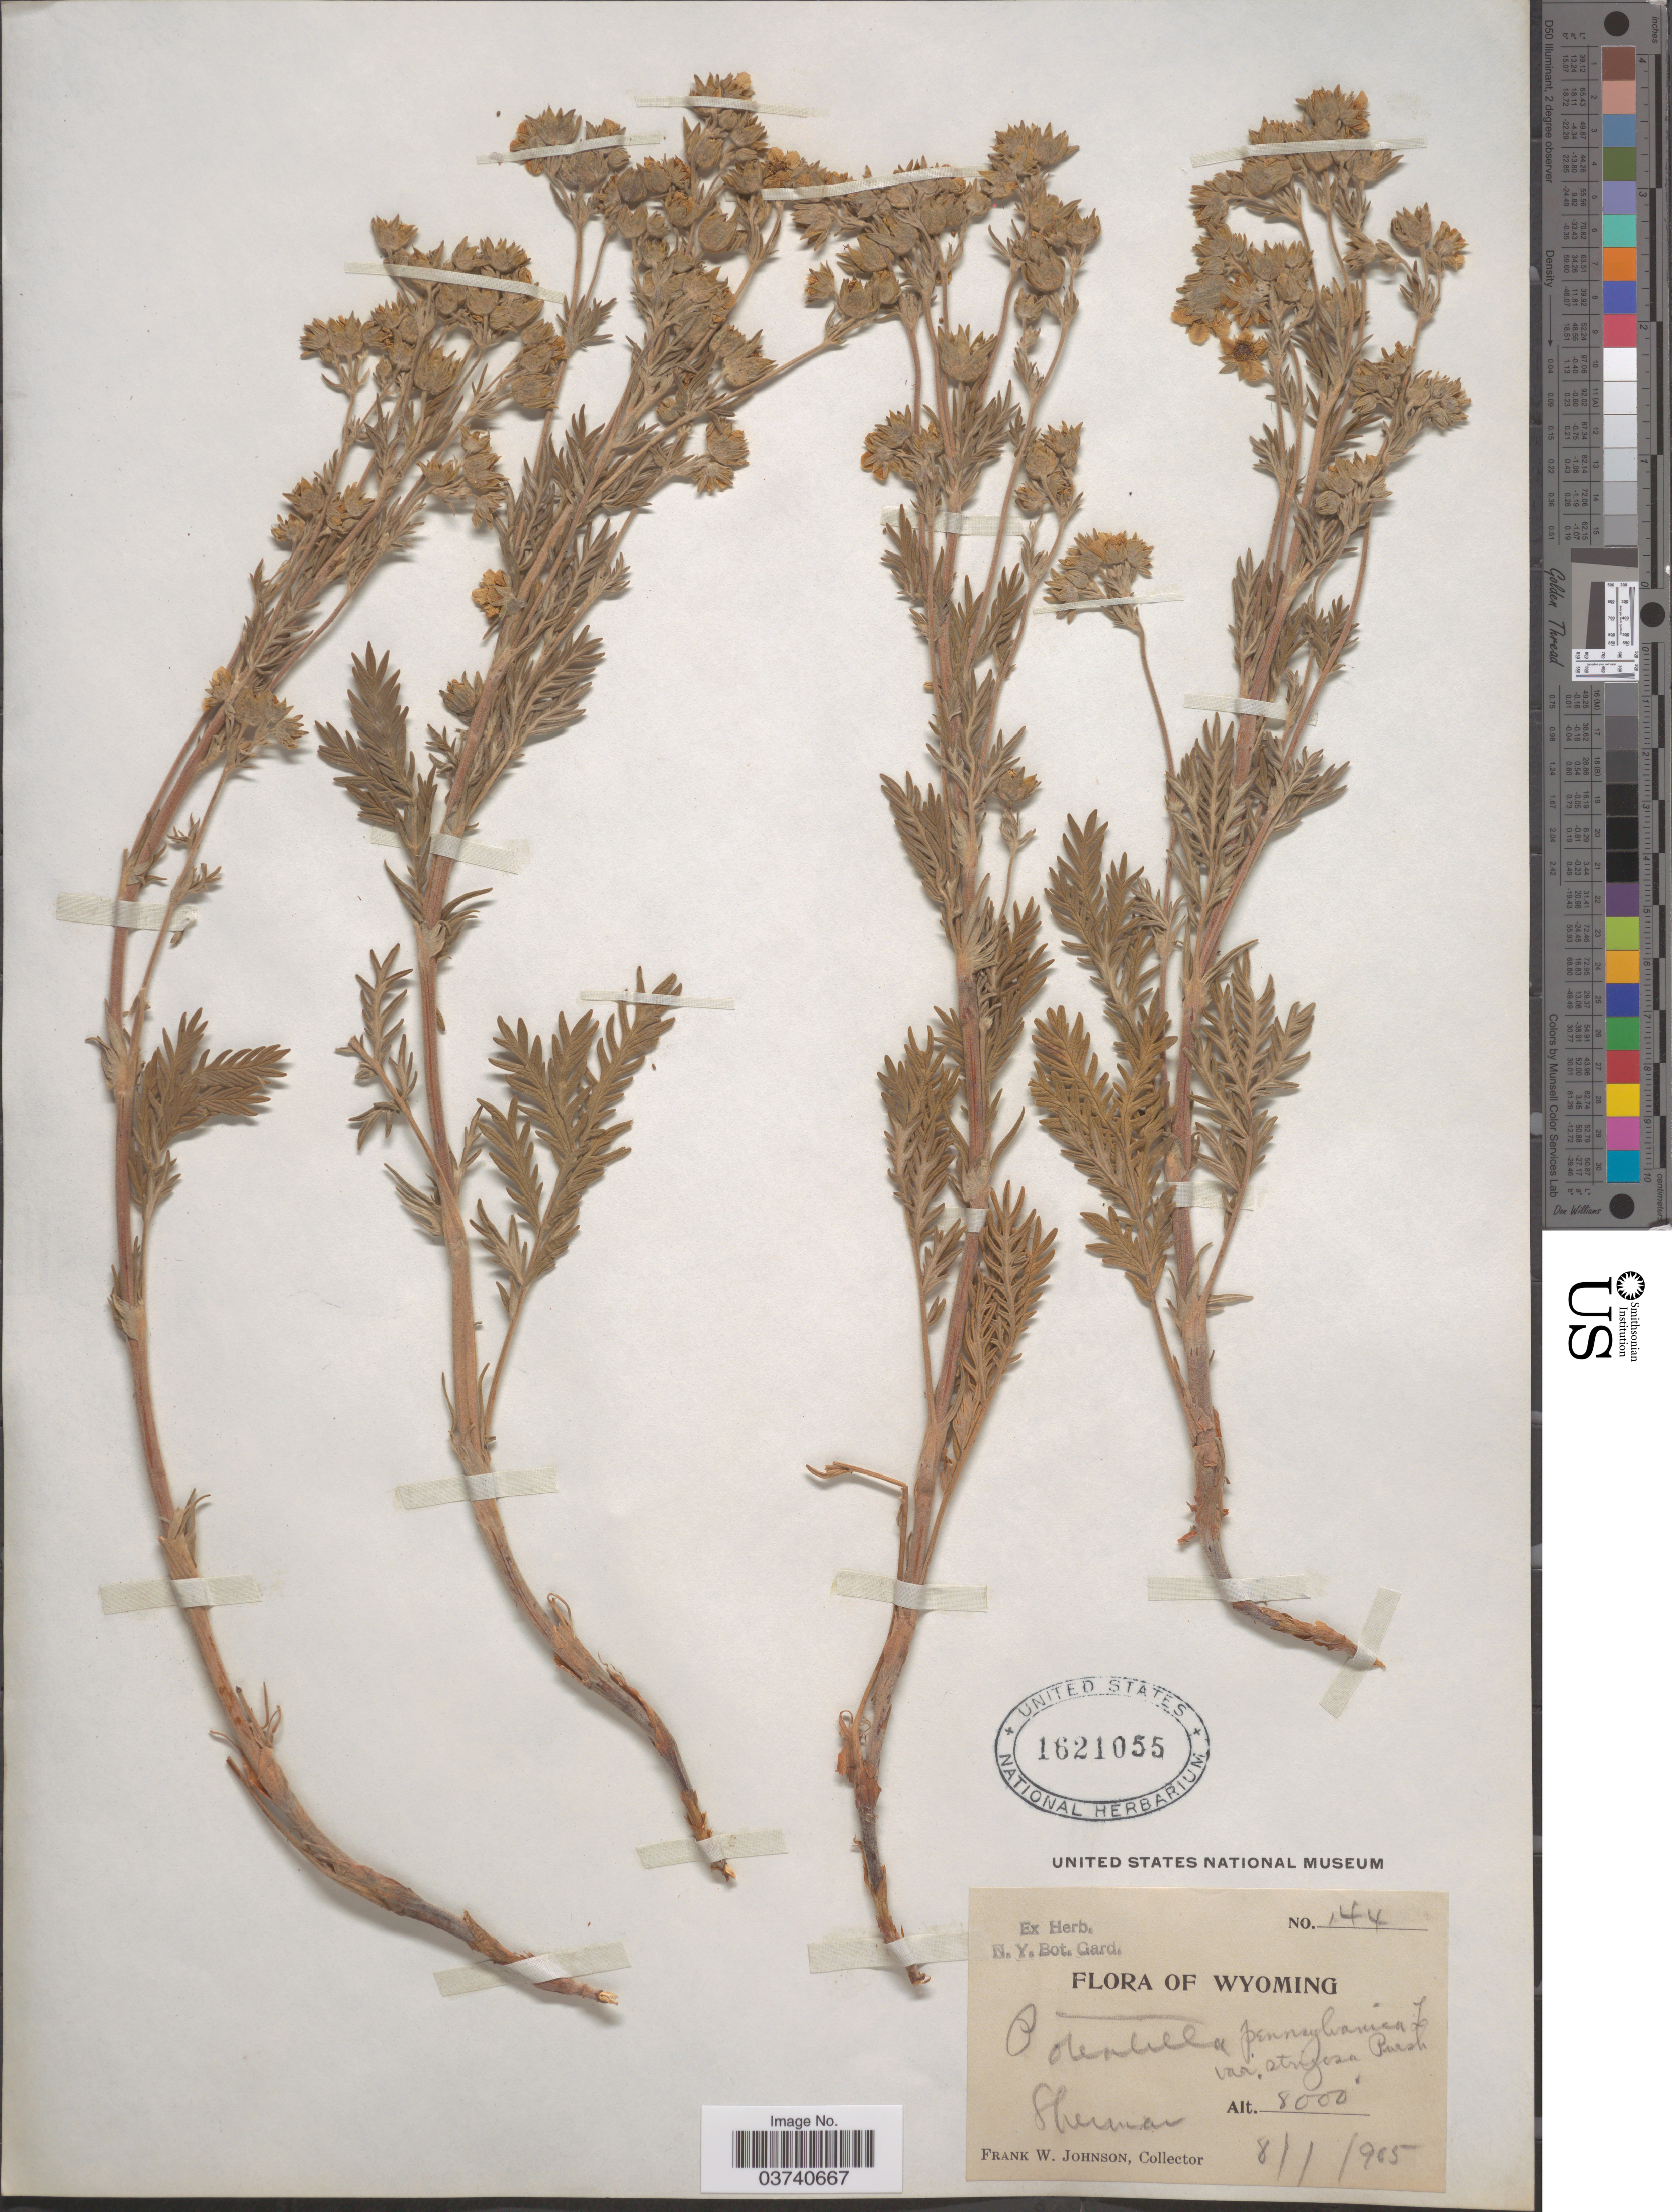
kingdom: Plantae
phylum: Tracheophyta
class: Magnoliopsida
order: Rosales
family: Rosaceae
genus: Potentilla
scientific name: Potentilla pensylvanica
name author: L.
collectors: F. W. Johnson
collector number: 144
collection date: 1905-08-01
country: United States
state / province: Wyoming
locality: Sherman.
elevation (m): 2438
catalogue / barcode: US 1621055